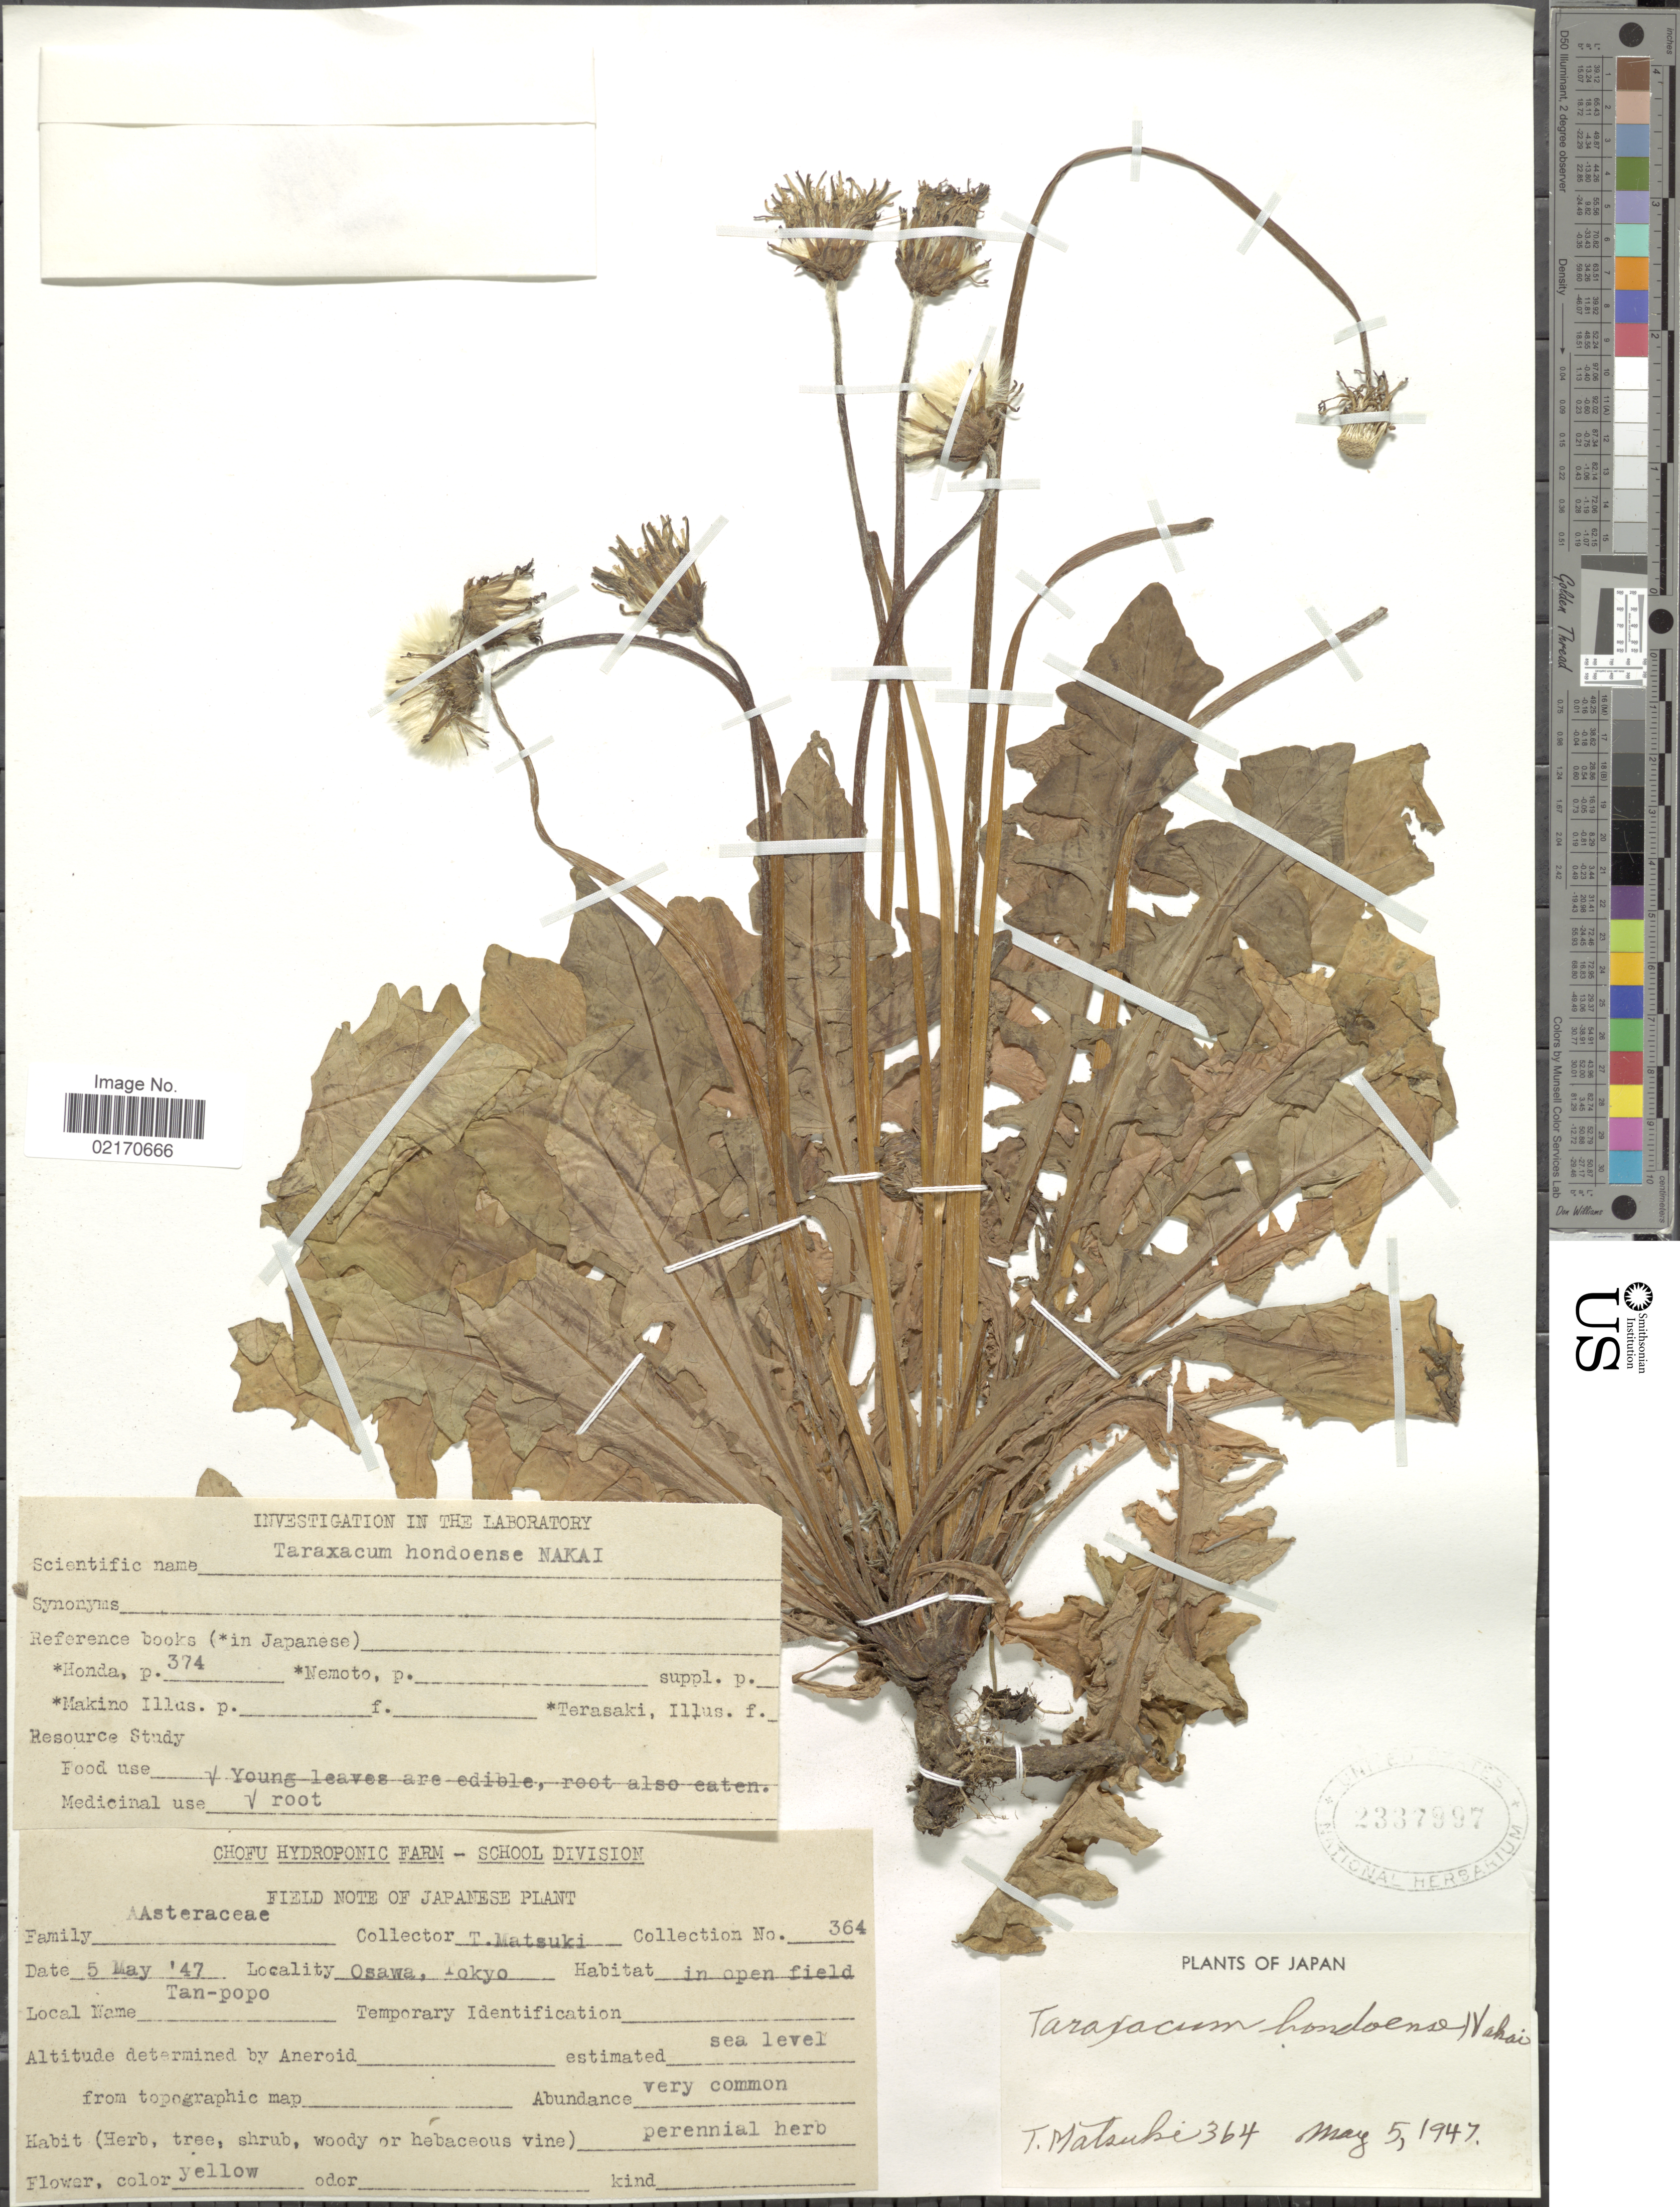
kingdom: Plantae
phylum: Tracheophyta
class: Magnoliopsida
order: Asterales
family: Asteraceae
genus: Taraxacum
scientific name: Taraxacum platycarpum subsp. hondoense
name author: (Nakai ex Koidz.) Morita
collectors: T. Matsuki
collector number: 364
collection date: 1947-05-05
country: Japan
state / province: Tokyo, Federal City of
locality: Osawa, in open field.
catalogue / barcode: US 2337997